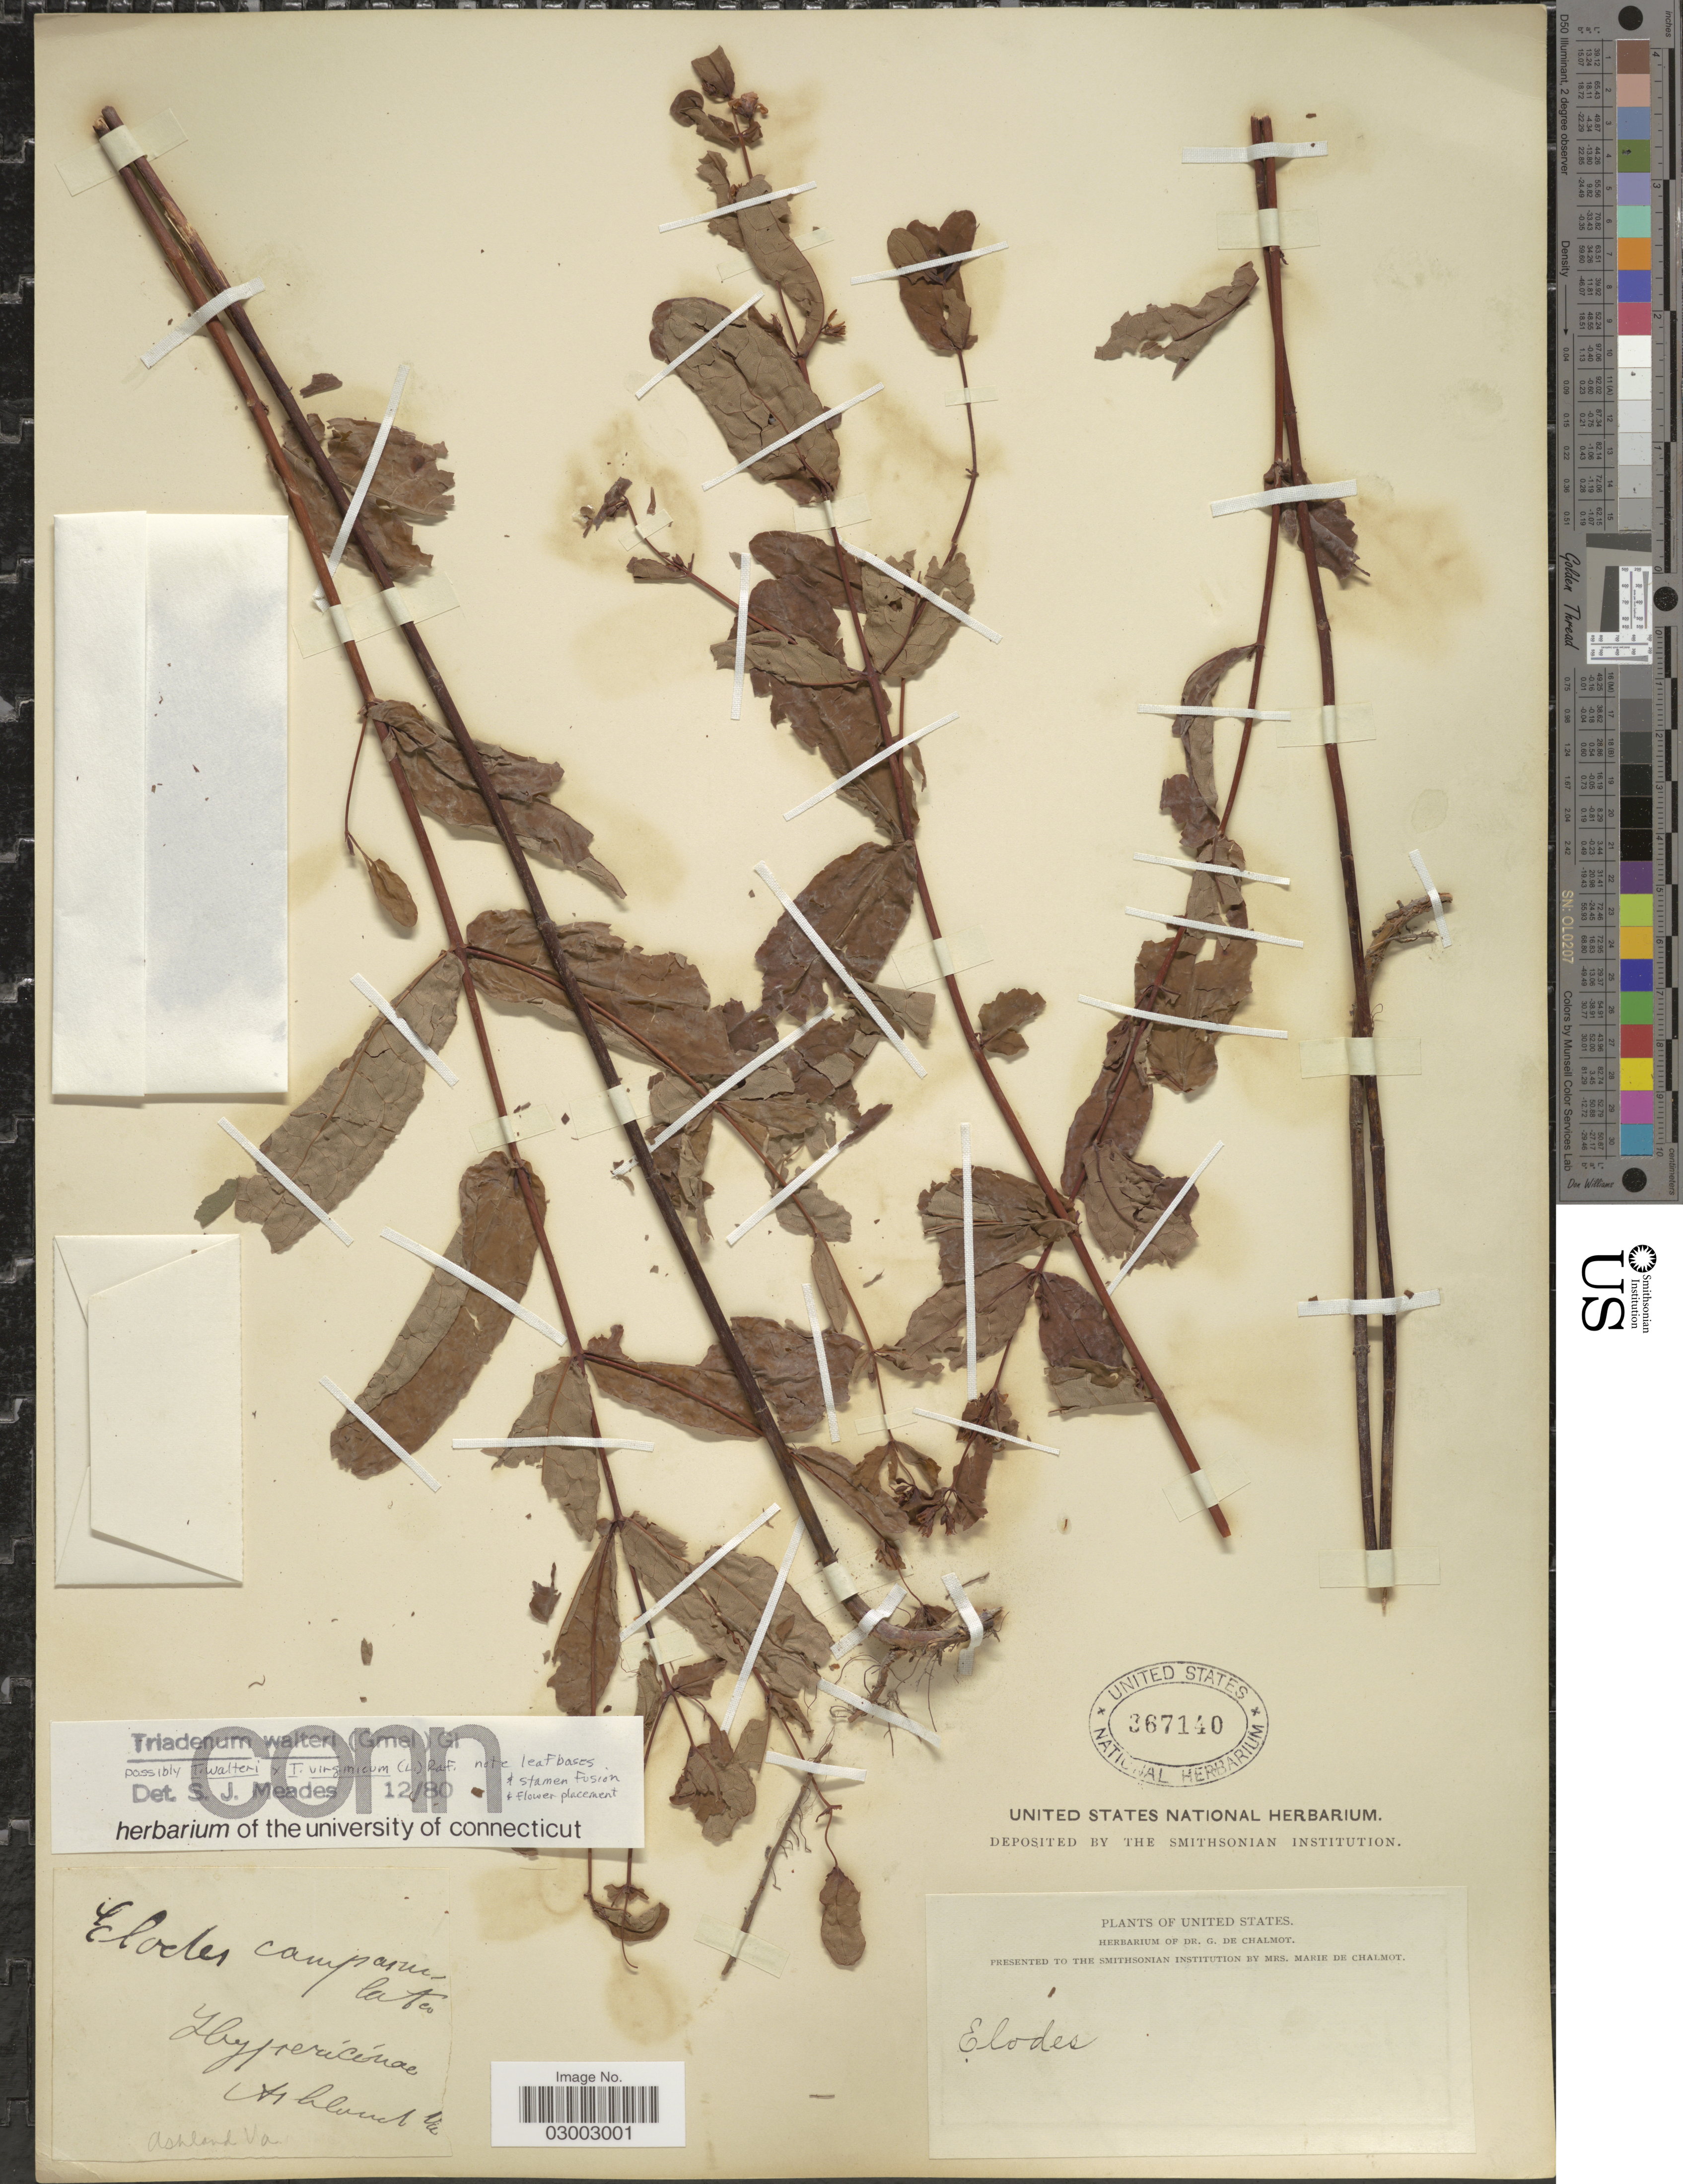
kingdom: Plantae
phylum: Tracheophyta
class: Magnoliopsida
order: Malpighiales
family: Hypericaceae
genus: Hypericum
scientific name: Hypericum walteri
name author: J.F. Gmel.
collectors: ex herb. G. de Chalmot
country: United States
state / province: Virginia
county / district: Hanover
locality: Ashland Va.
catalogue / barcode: US 367140